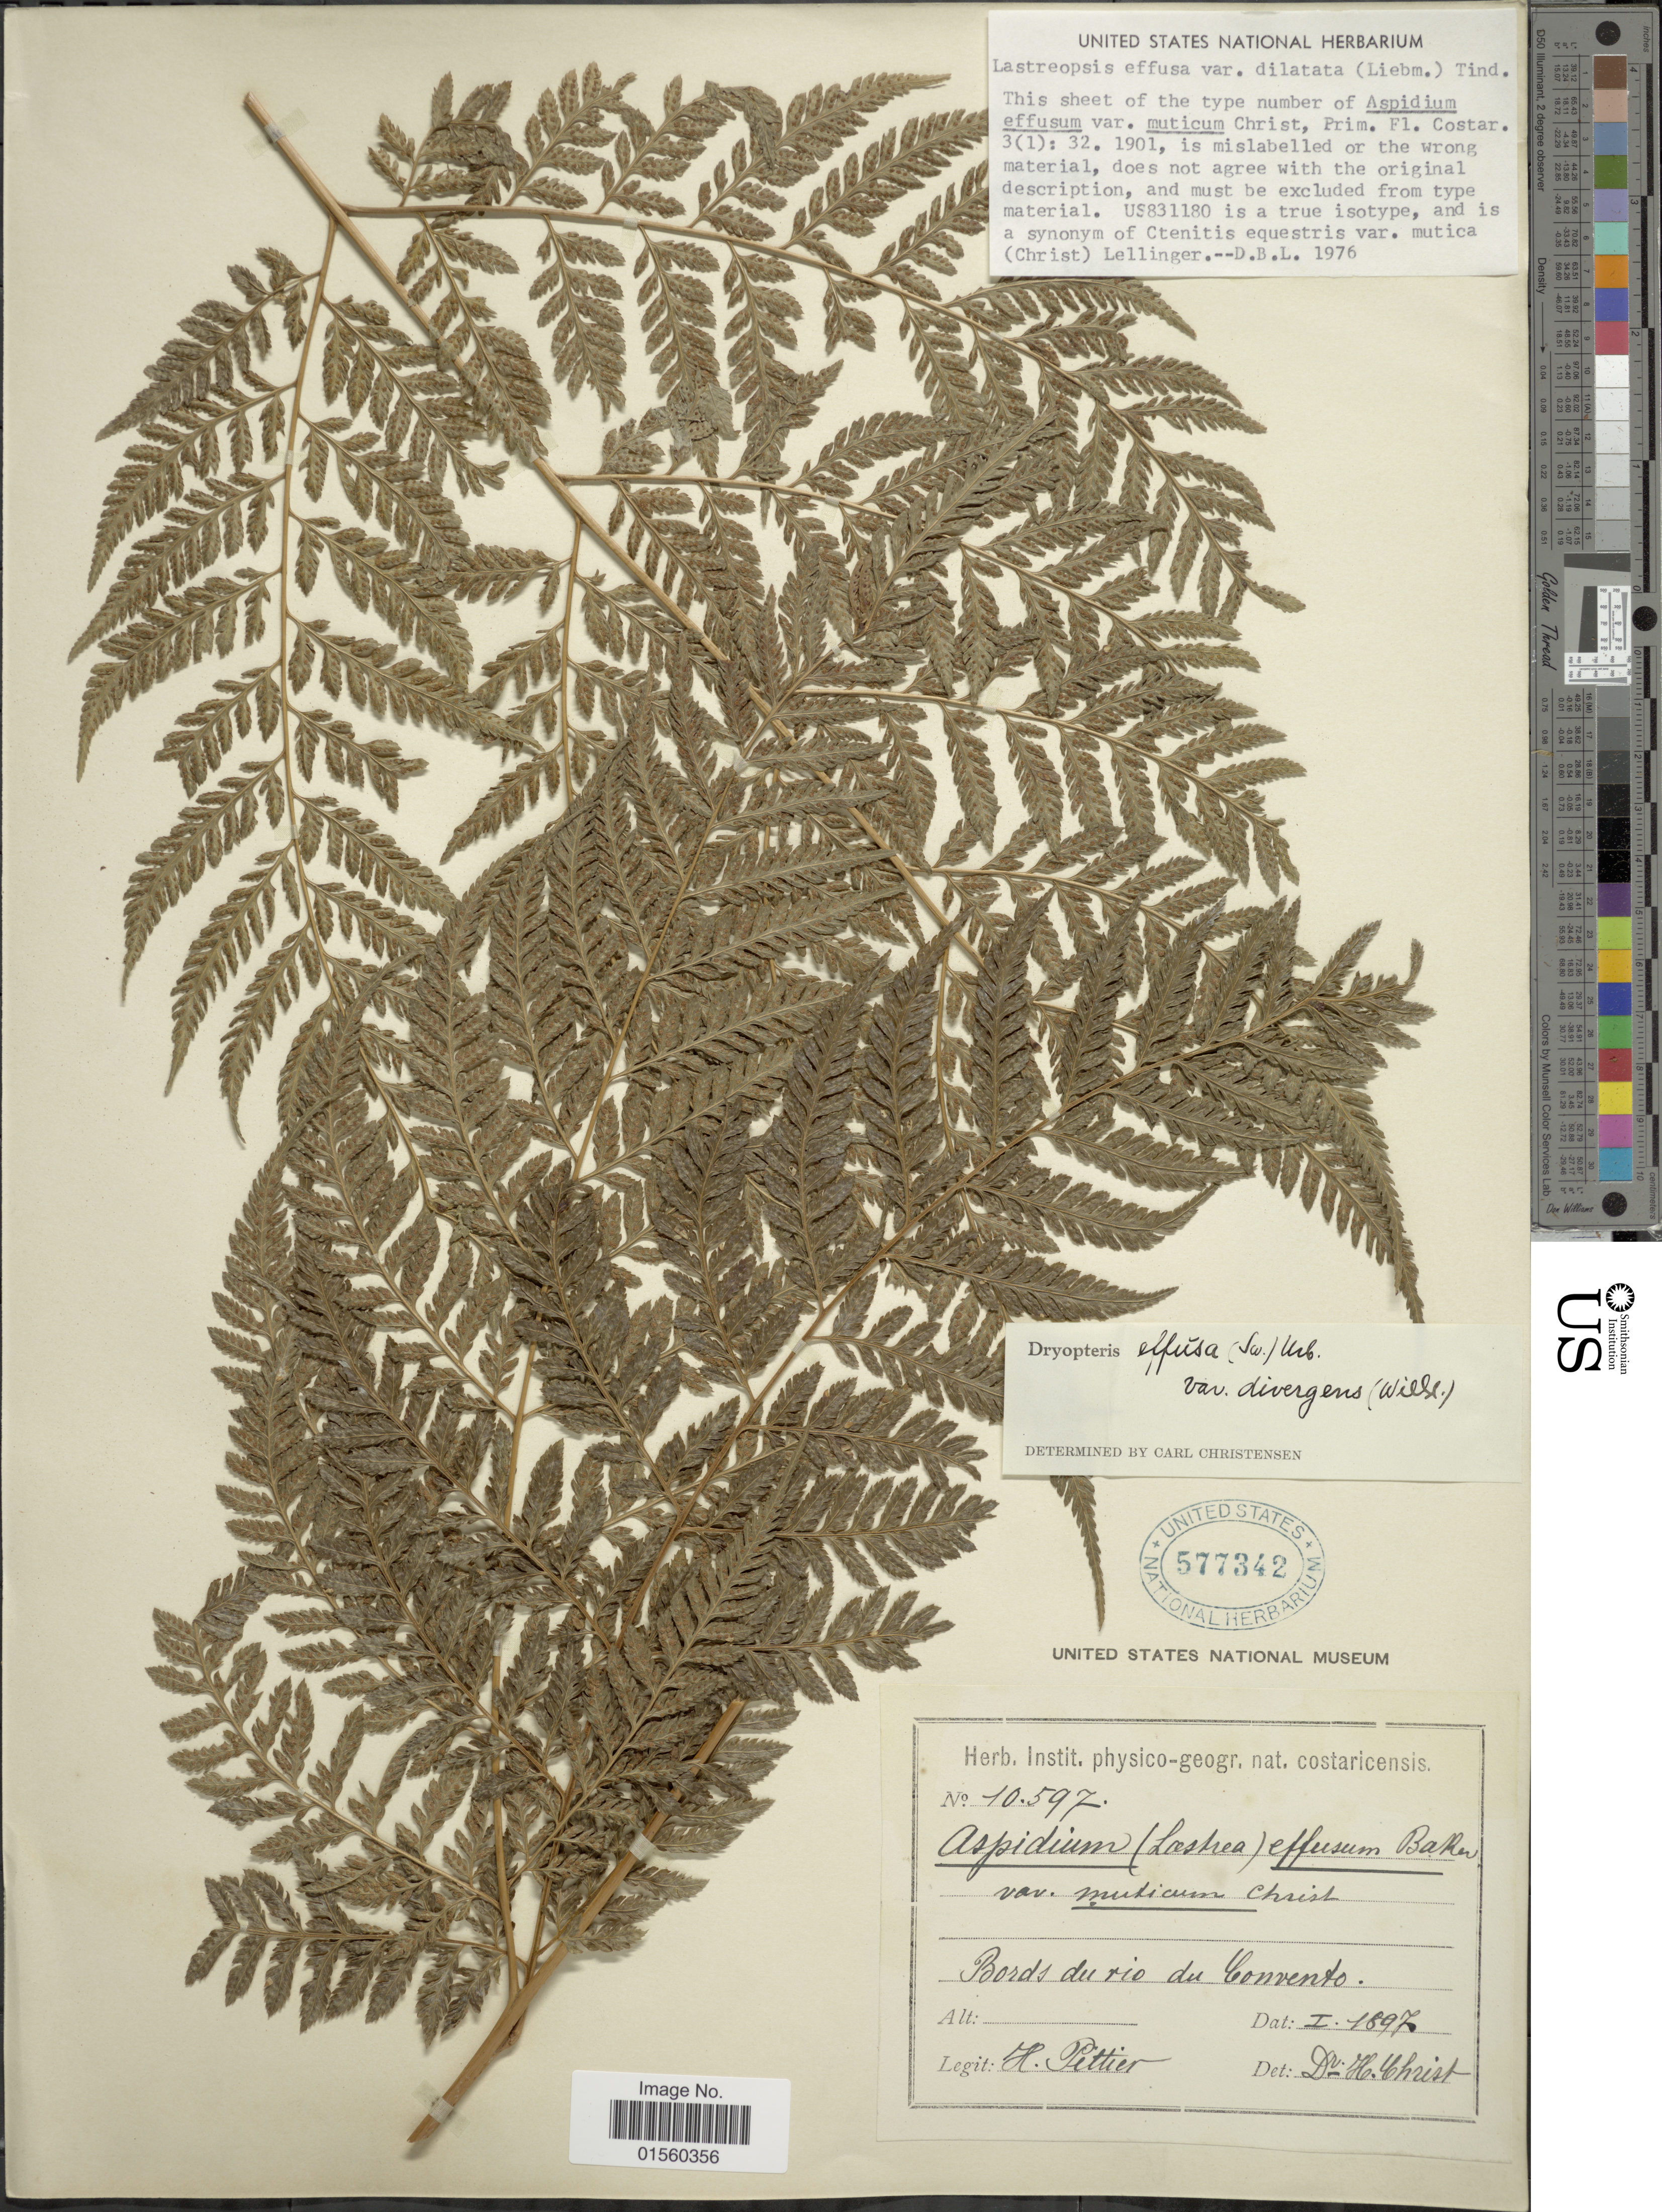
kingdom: Plantae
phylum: Tracheophyta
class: Polypodiopsida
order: Polypodiales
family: Dryopteridaceae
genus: Parapolystichum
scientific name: Parapolystichum effusum var. effusum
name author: (Sw.) Ching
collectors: H. F. Pittier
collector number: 10597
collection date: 1897-01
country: Costa Rica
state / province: San José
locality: Bords du rio du Convento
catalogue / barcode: US 577342